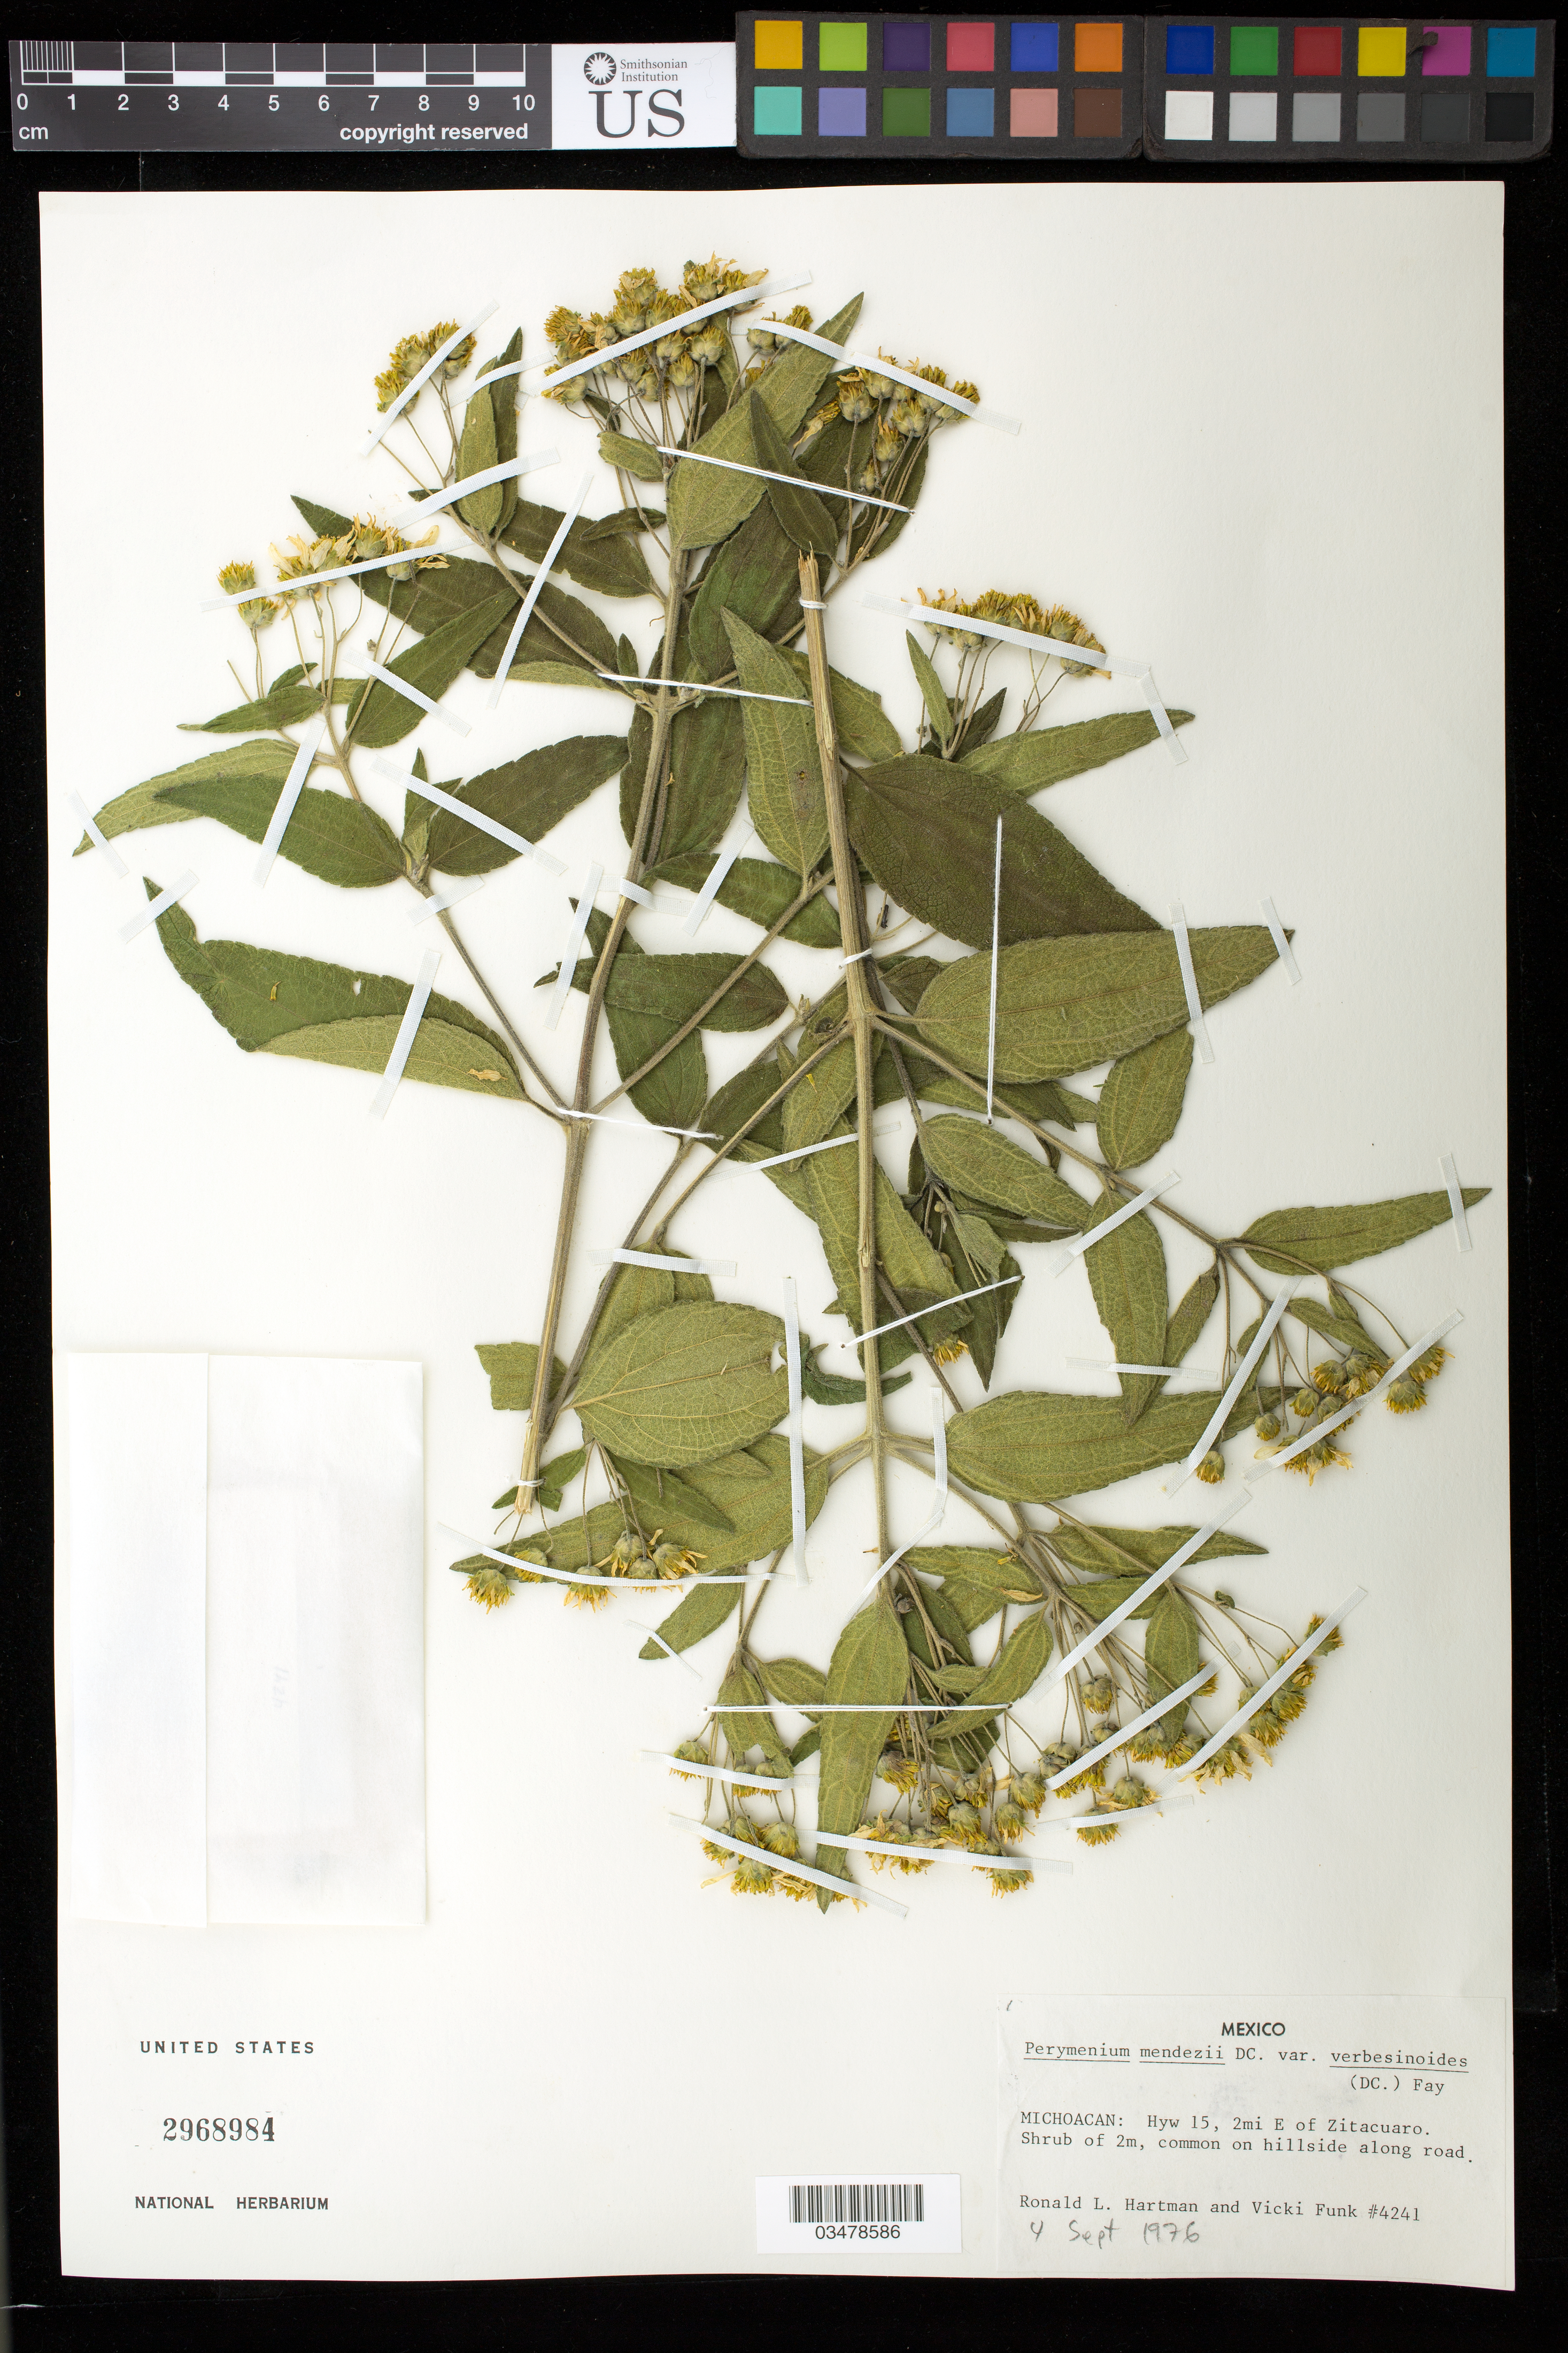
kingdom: Plantae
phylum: Tracheophyta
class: Magnoliopsida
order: Asterales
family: Asteraceae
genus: Perymenium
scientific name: Perymenium mendezii var. verbesinoides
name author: (DC.) J.J. Fay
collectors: R. Hartman & V. Funk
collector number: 4241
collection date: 1976-09-04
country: Mexico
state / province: Michoacan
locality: Hwy 15, 2 mi E of Zitacuaro.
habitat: On hillside along road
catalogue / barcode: US 2968984